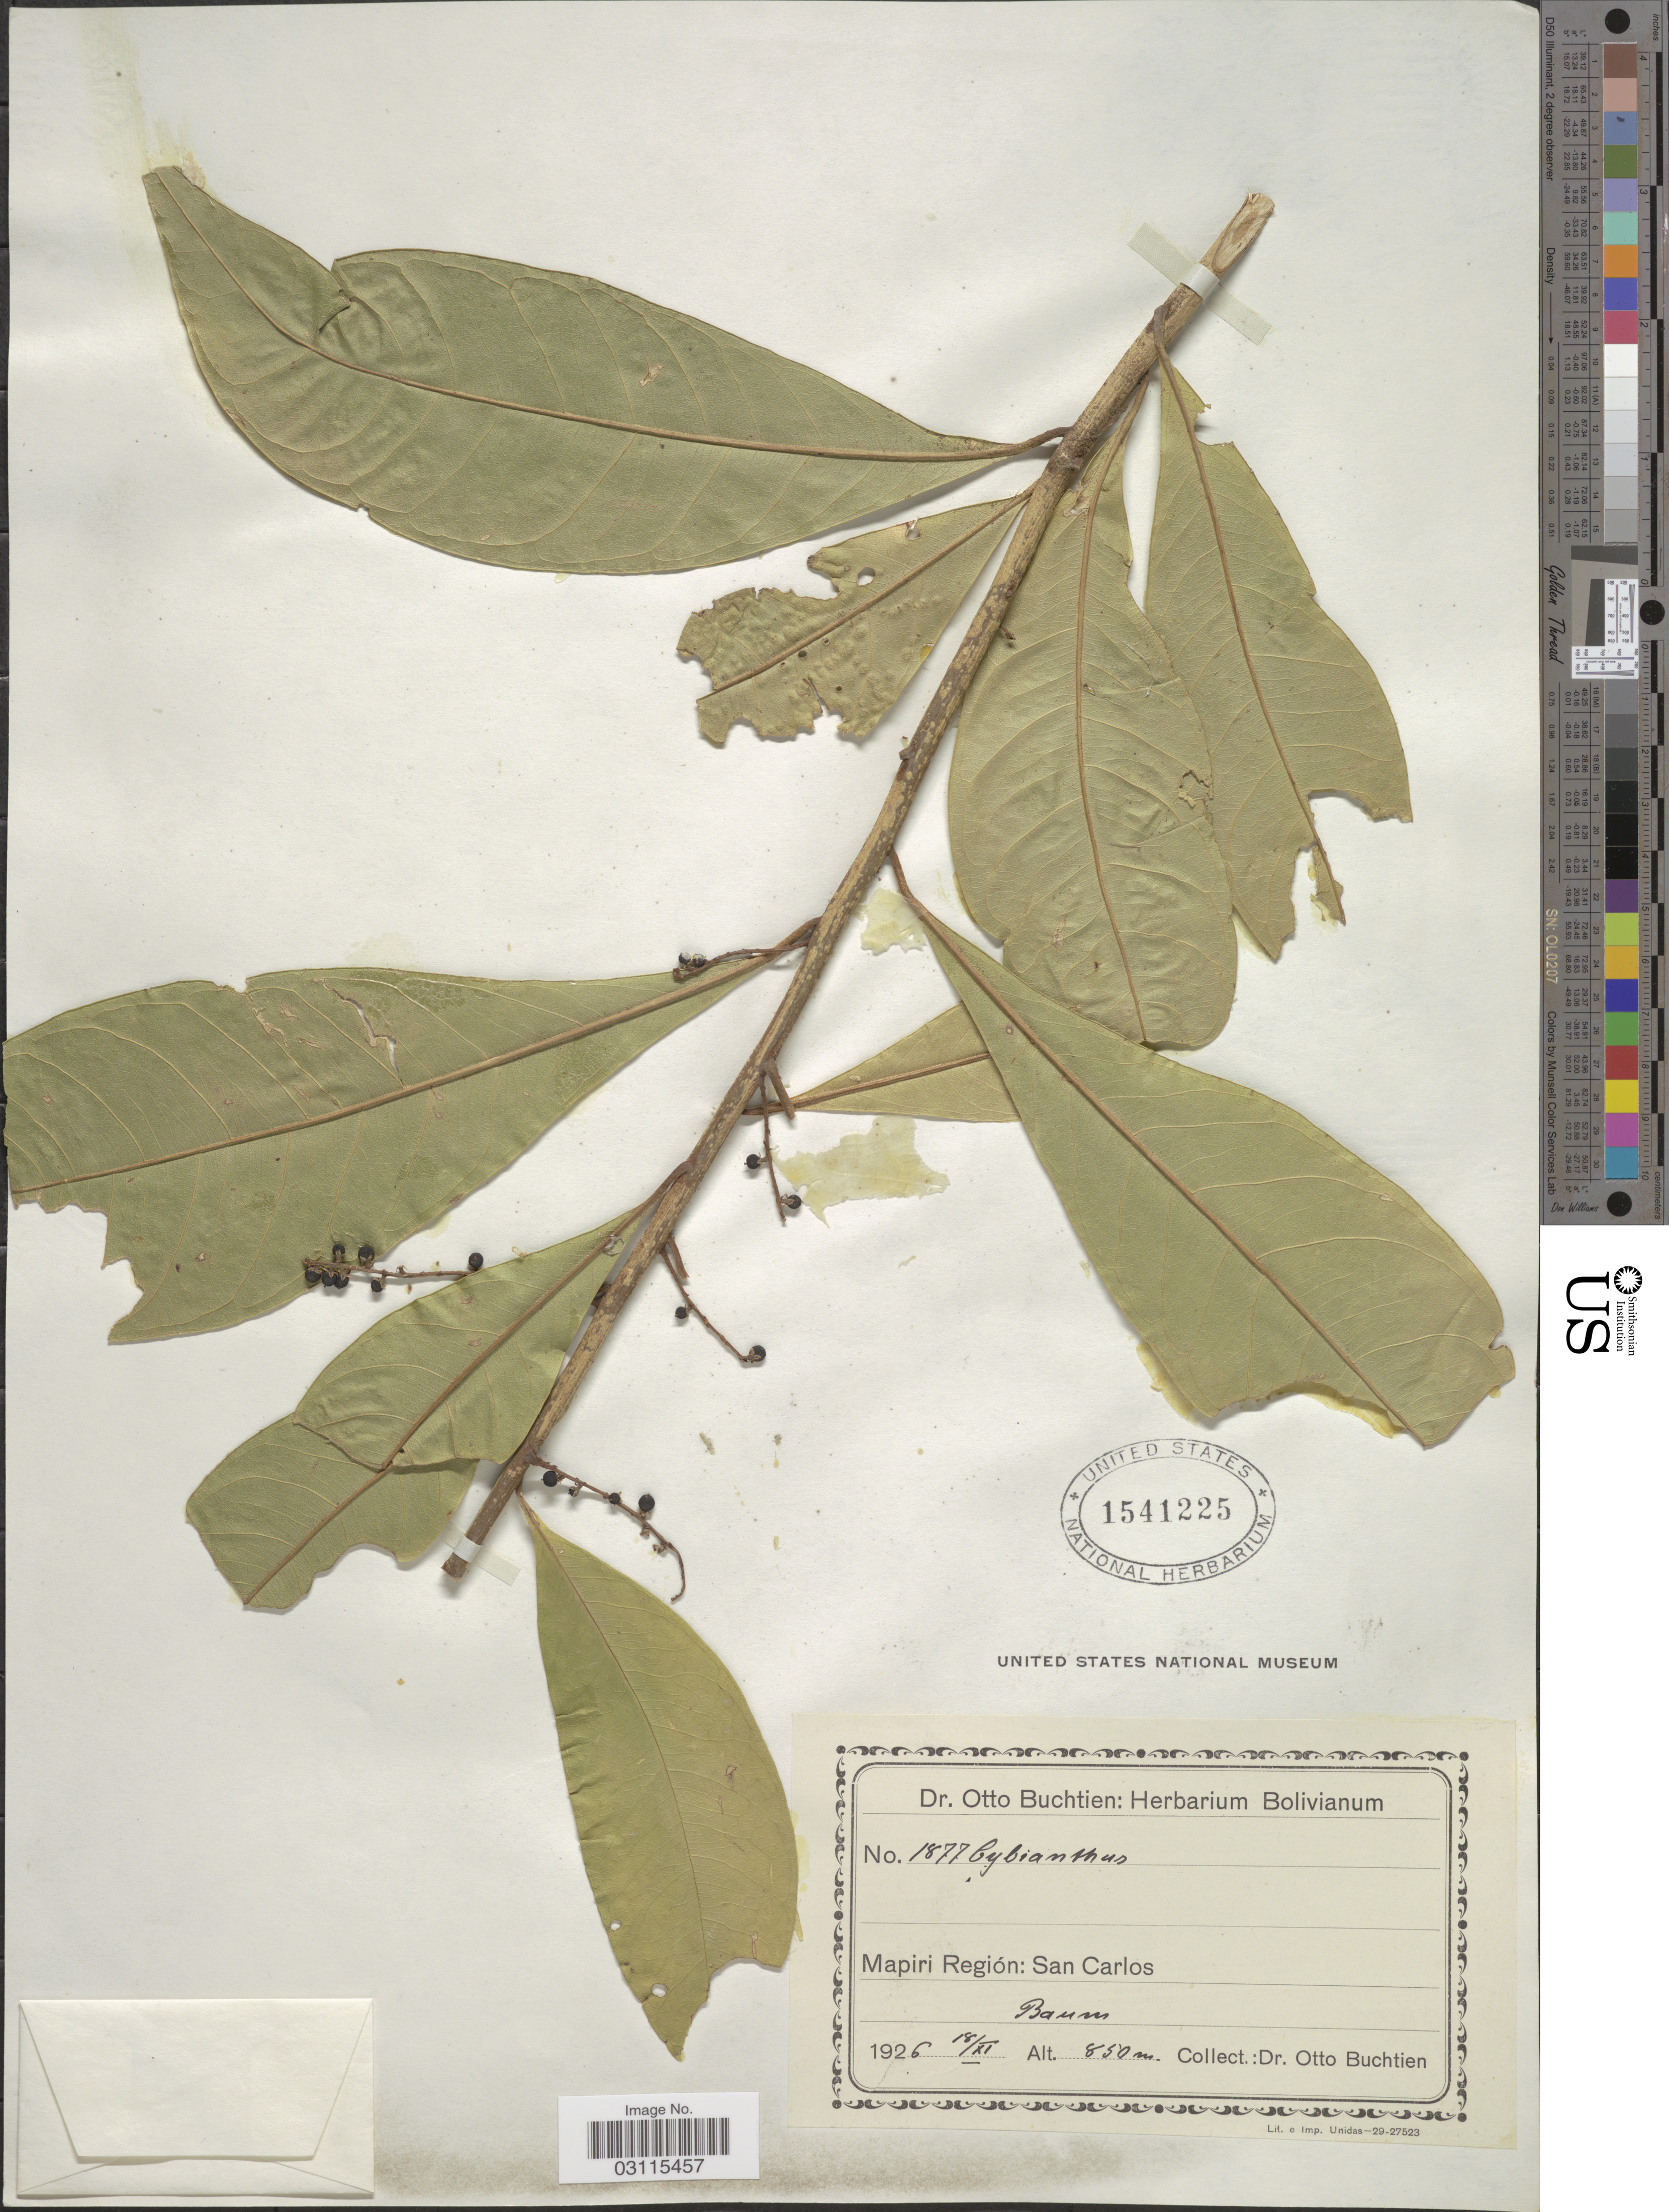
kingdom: Plantae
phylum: Tracheophyta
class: Magnoliopsida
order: Ericales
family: Primulaceae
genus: Cybianthus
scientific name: Cybianthus sp.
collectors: O. Buchtien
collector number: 1877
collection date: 1926-11-18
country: Bolivia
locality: Mapiri Región: San Carlos. Baum.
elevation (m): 850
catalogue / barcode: US 1541225